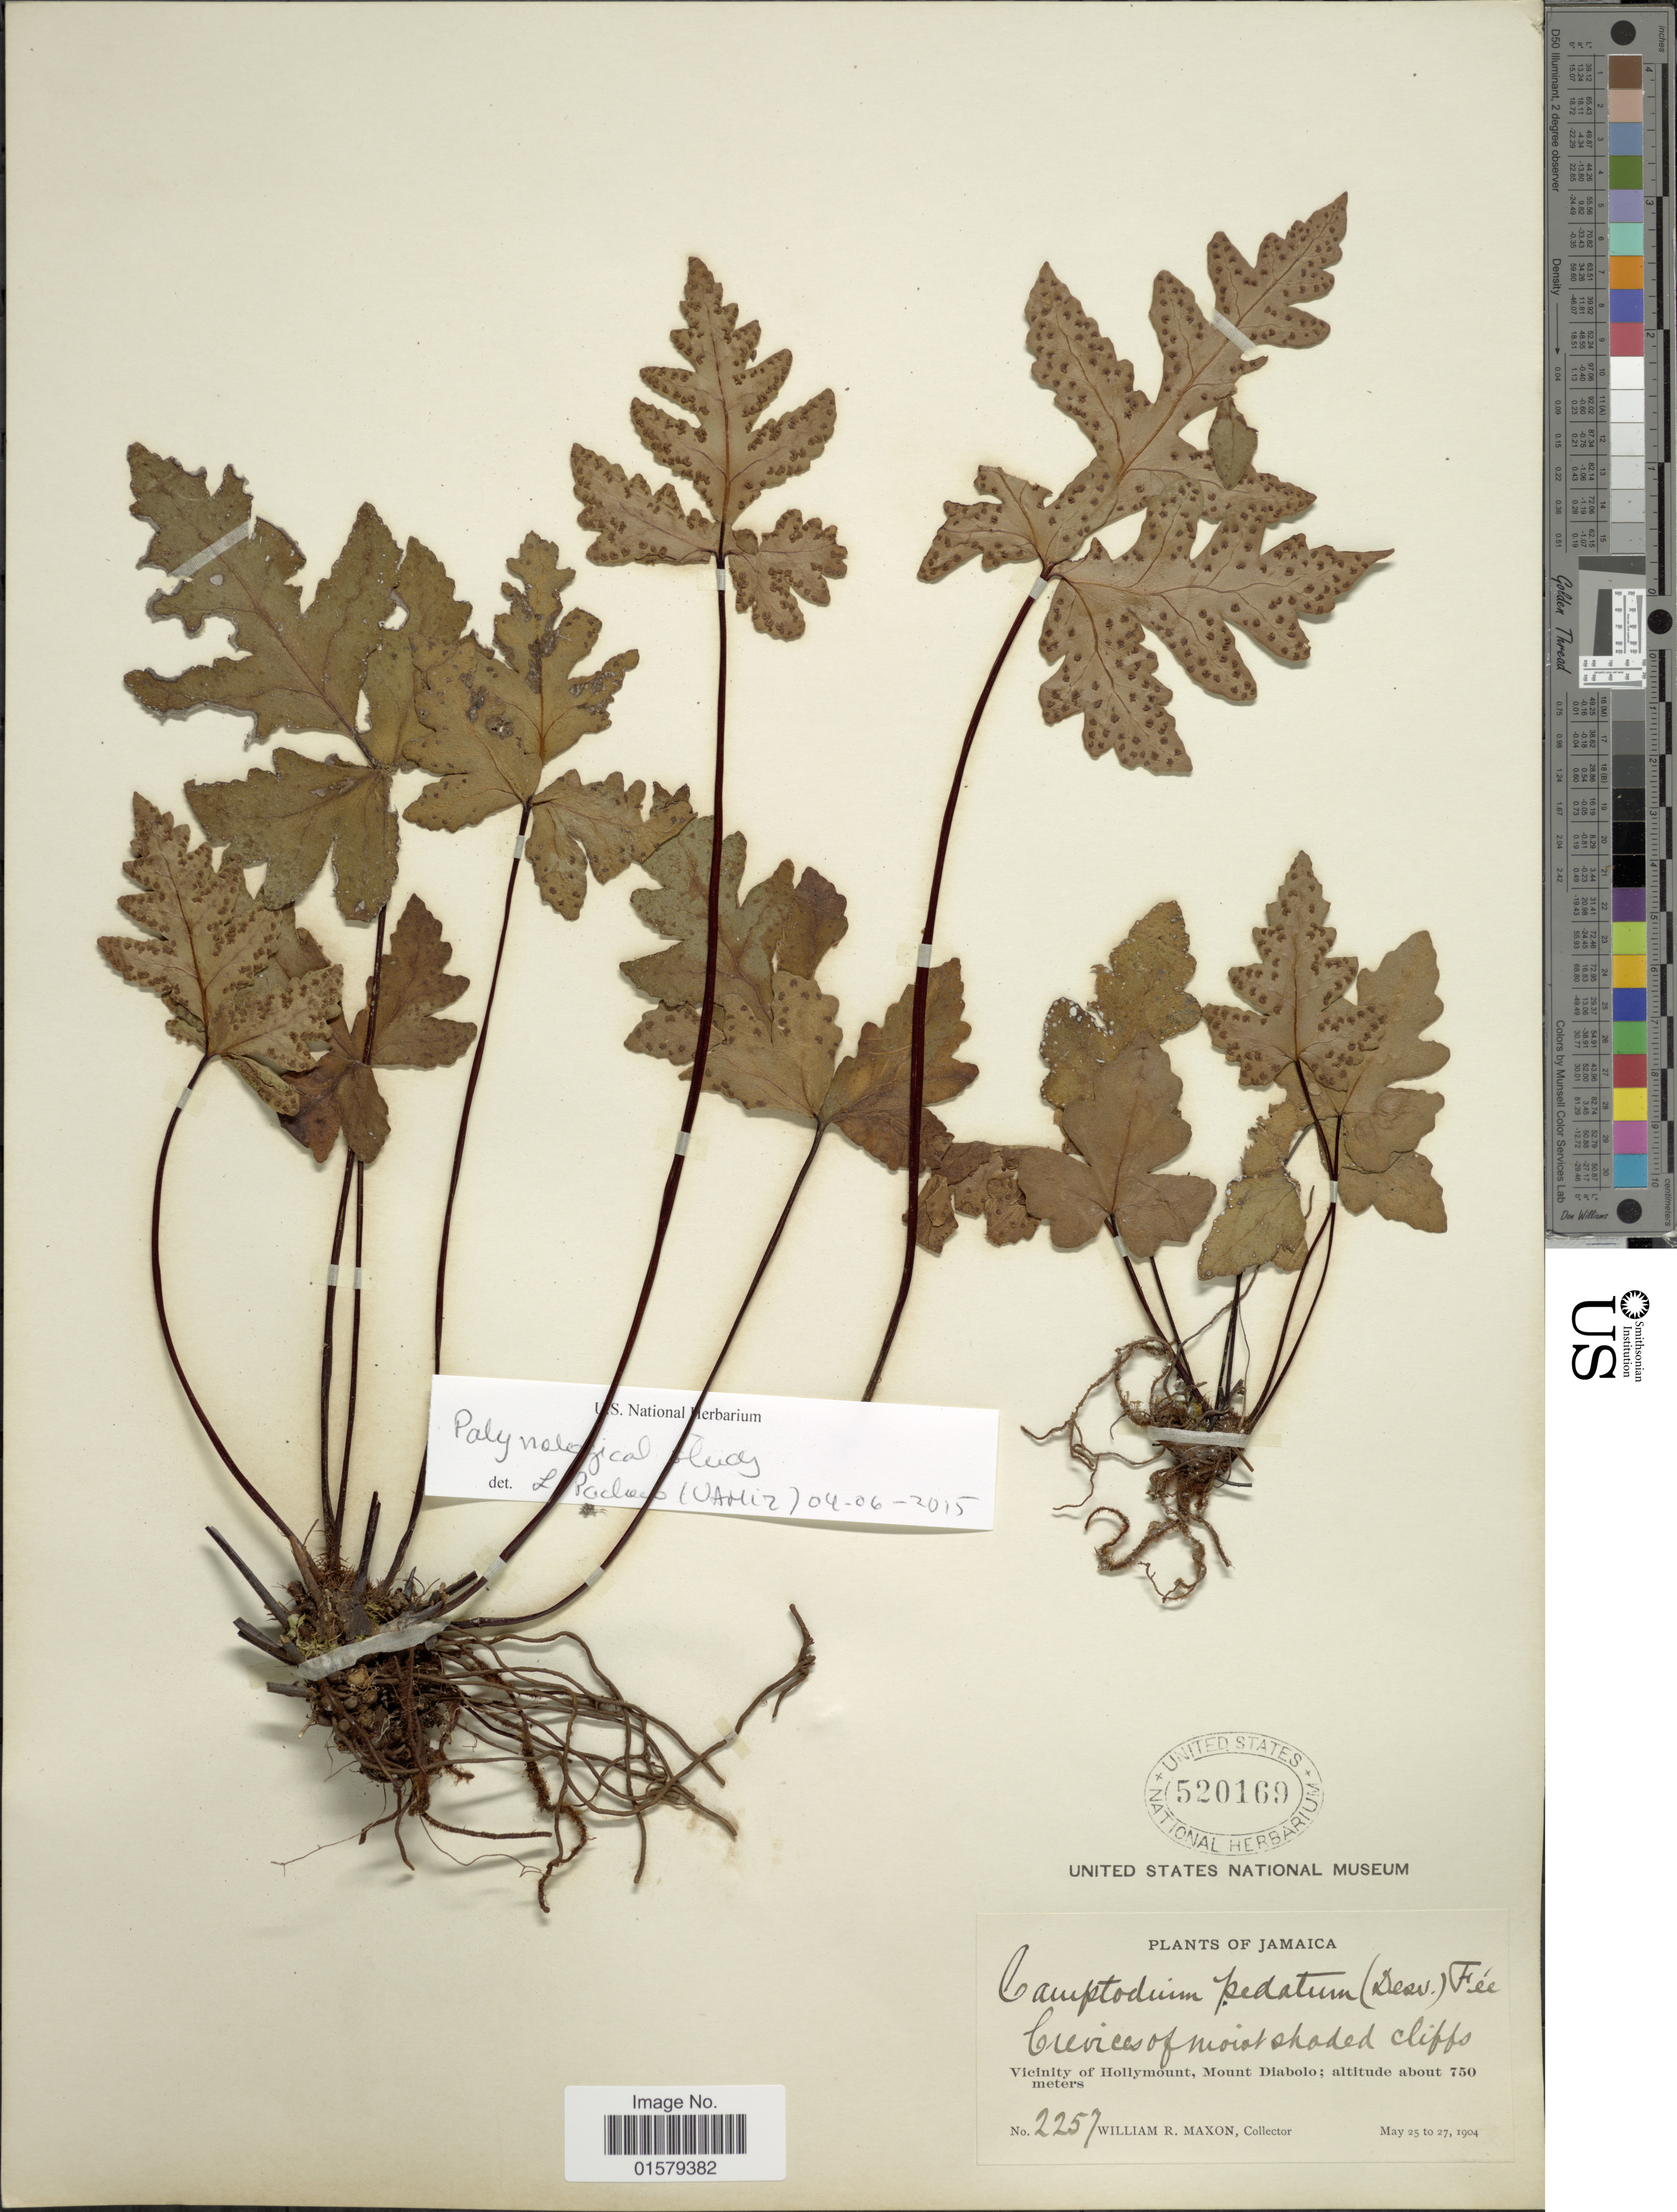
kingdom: Plantae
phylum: Tracheophyta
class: Polypodiopsida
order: Polypodiales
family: Tectariaceae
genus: Tectaria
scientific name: Tectaria pedata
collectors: W. R. Maxon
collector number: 2257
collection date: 1904-05-25/1904-05-27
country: Jamaica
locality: Vicinity of Hollymount, Mount Diabolo.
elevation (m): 750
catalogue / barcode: US 520169